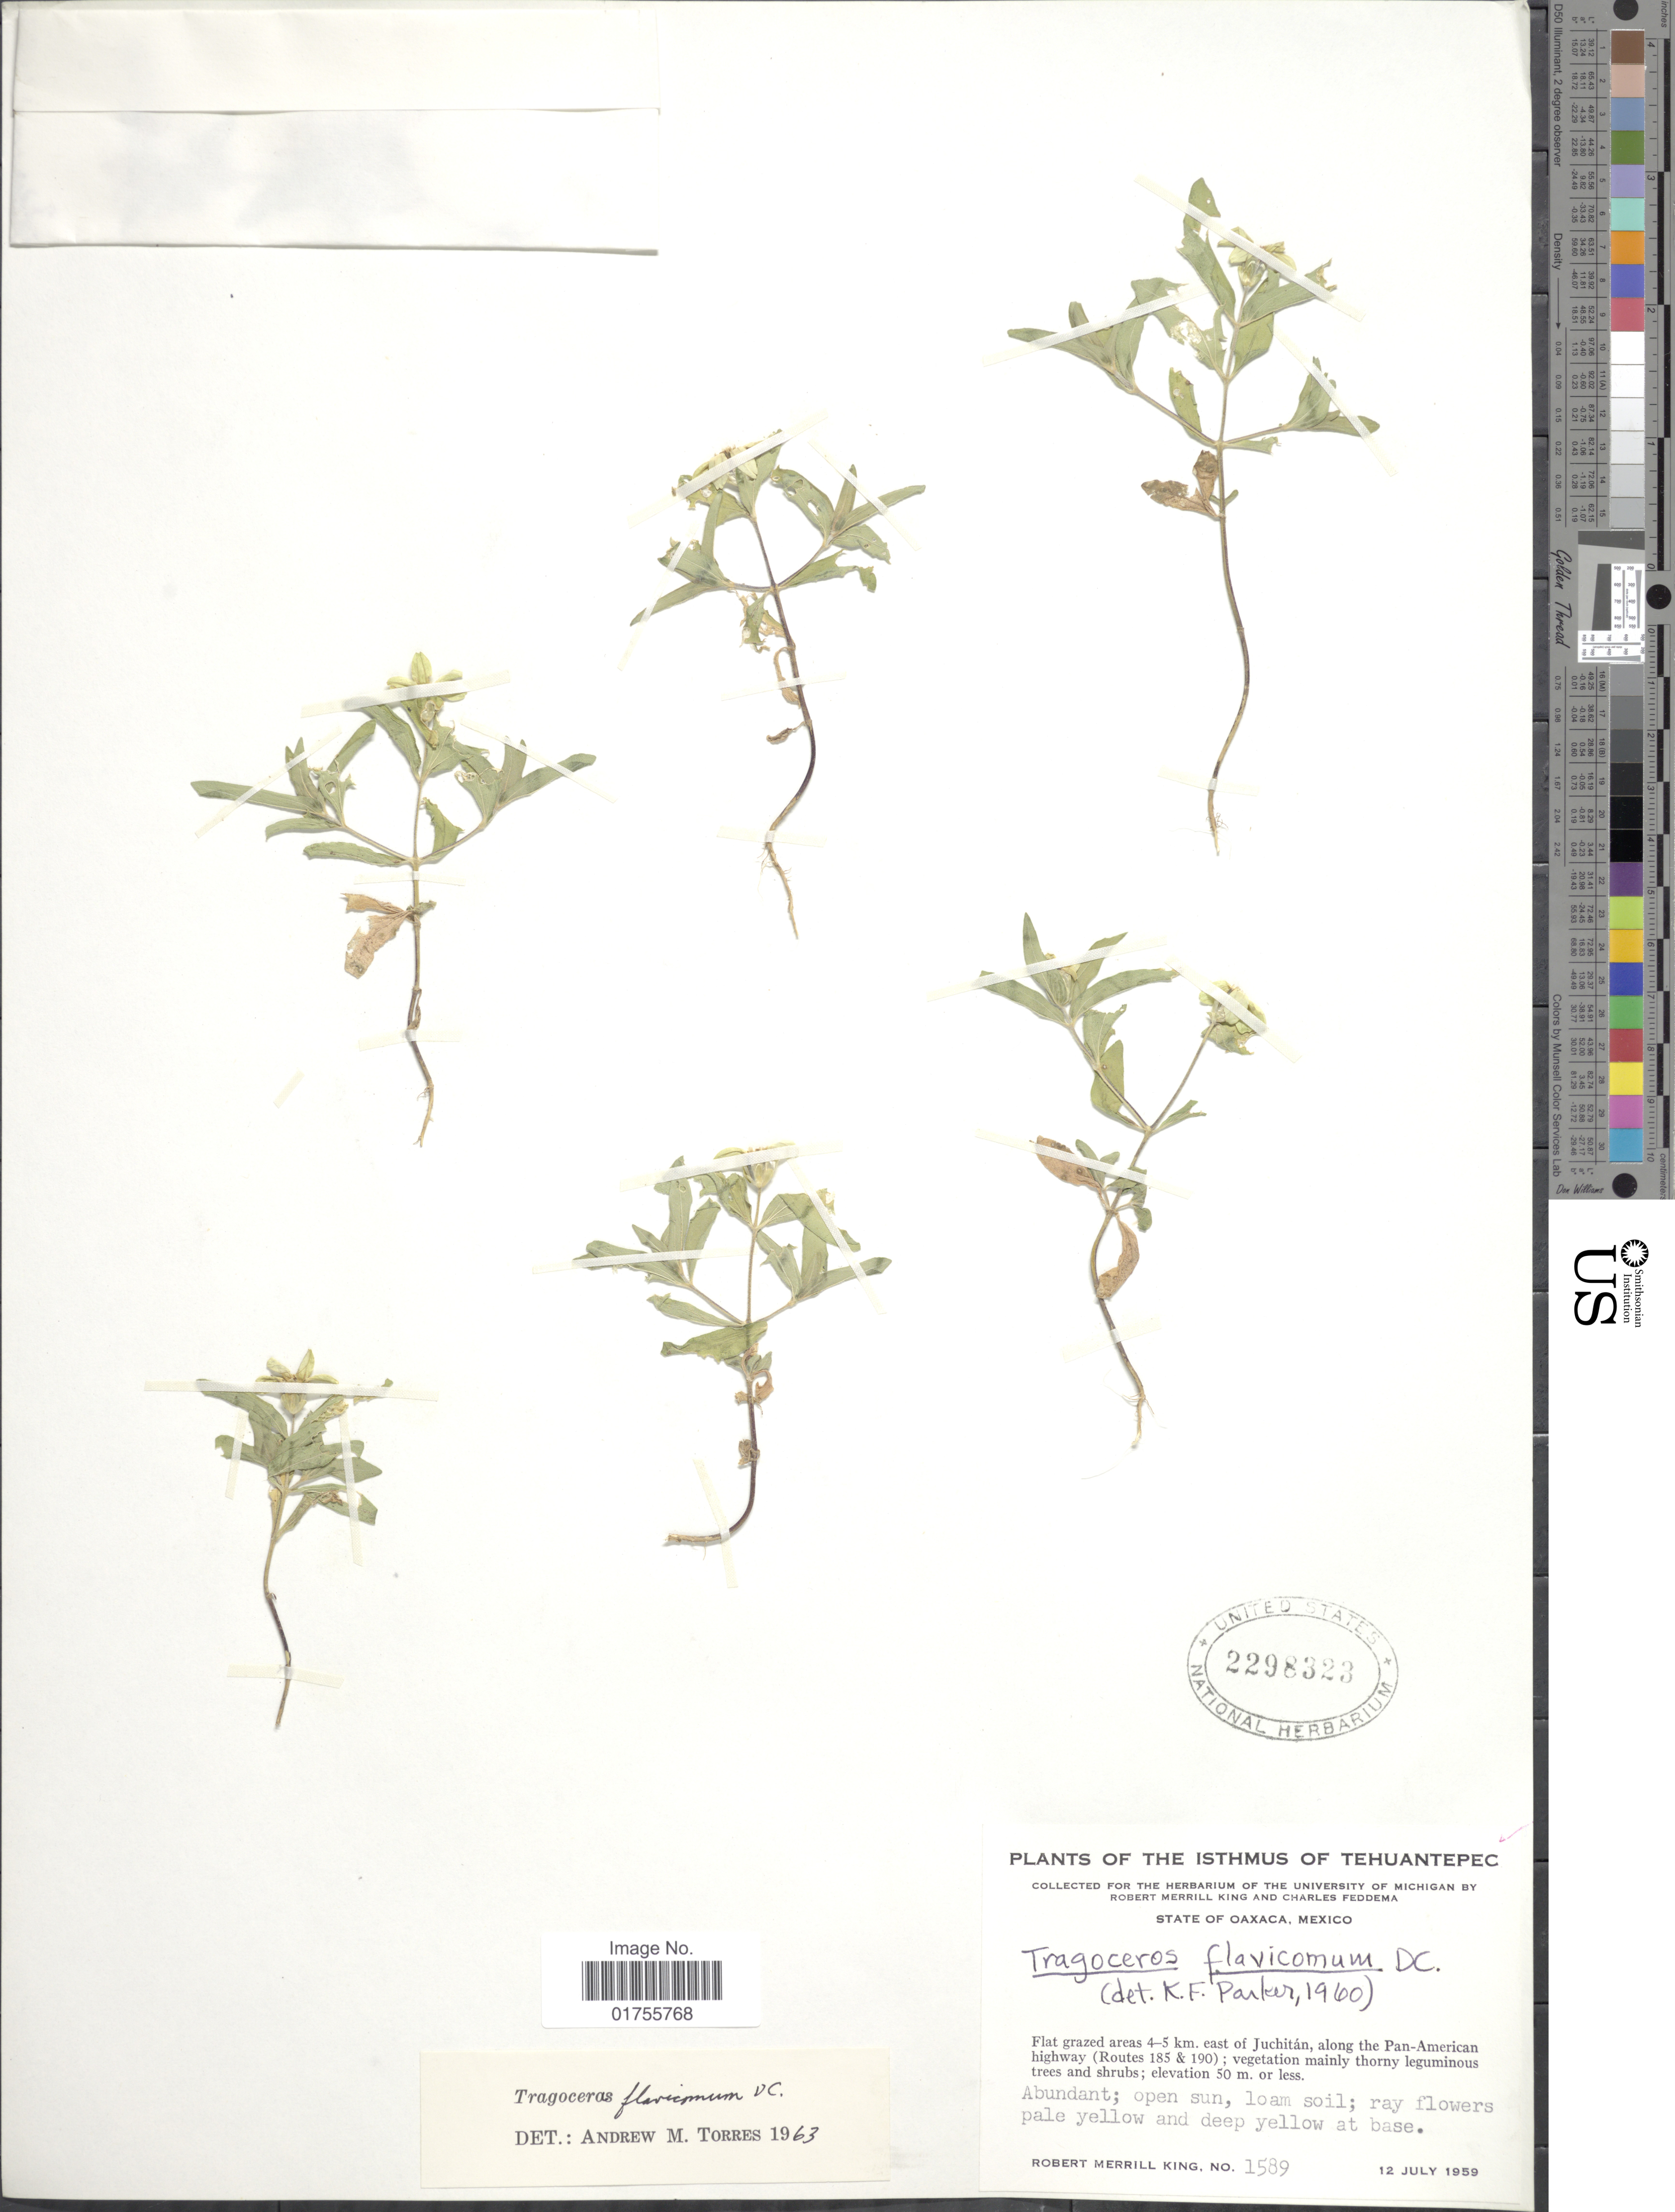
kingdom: Plantae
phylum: Tracheophyta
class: Magnoliopsida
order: Asterales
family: Asteraceae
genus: Tragoceros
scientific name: Tragoceros flavicomum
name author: DC.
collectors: R. M. King & C. Feddema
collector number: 1589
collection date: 1959-07-12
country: Mexico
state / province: Oaxaca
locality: The Isthmus of Tehuantepec, Flat grazed areas 4-5 km east of Juchitán, along the Pan-American highway (Routes 185 & 190)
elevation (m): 50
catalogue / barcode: US 2298323